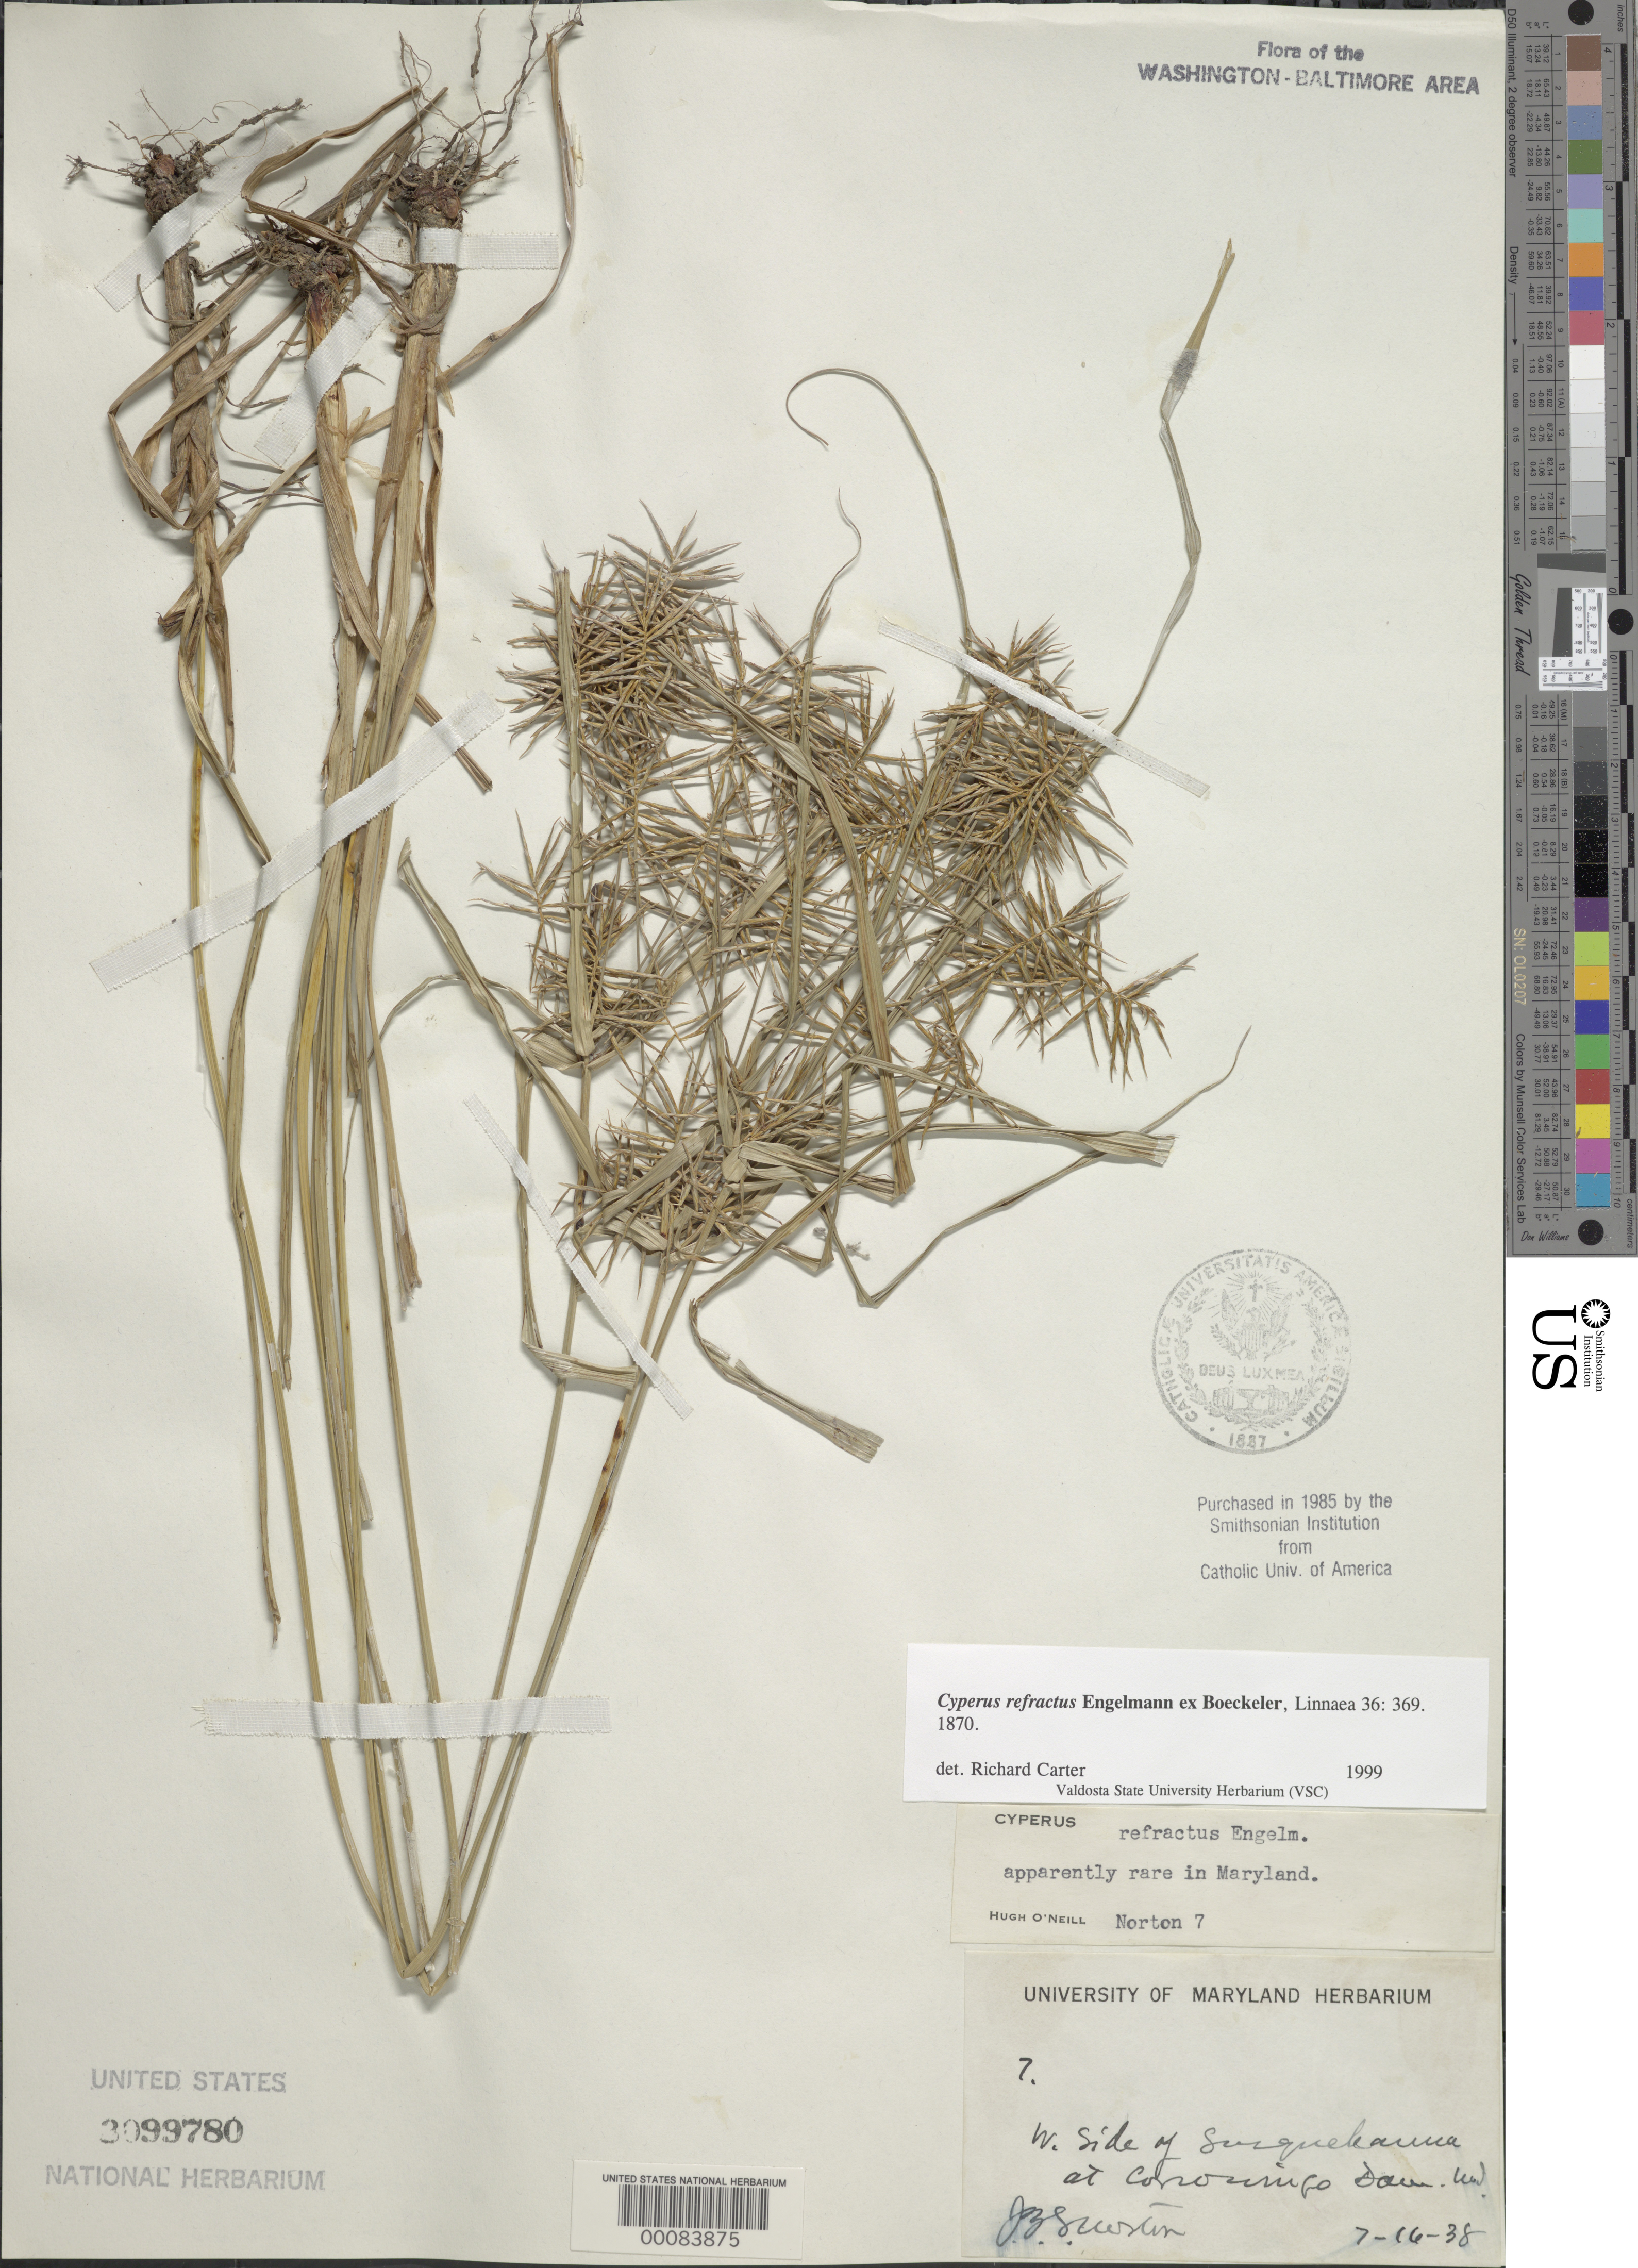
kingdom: Plantae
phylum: Tracheophyta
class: Liliopsida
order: Poales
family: Cyperaceae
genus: Cyperus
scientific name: Cyperus refractus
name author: Engelm. ex Boeckeler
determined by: O'Neill, Hugh T.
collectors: J. B. S. Norton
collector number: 7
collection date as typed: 16 Jul 1938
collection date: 1938-07-16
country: United States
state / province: Maryland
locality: Susquehanna River at Coroning Dam?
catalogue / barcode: US 3099780